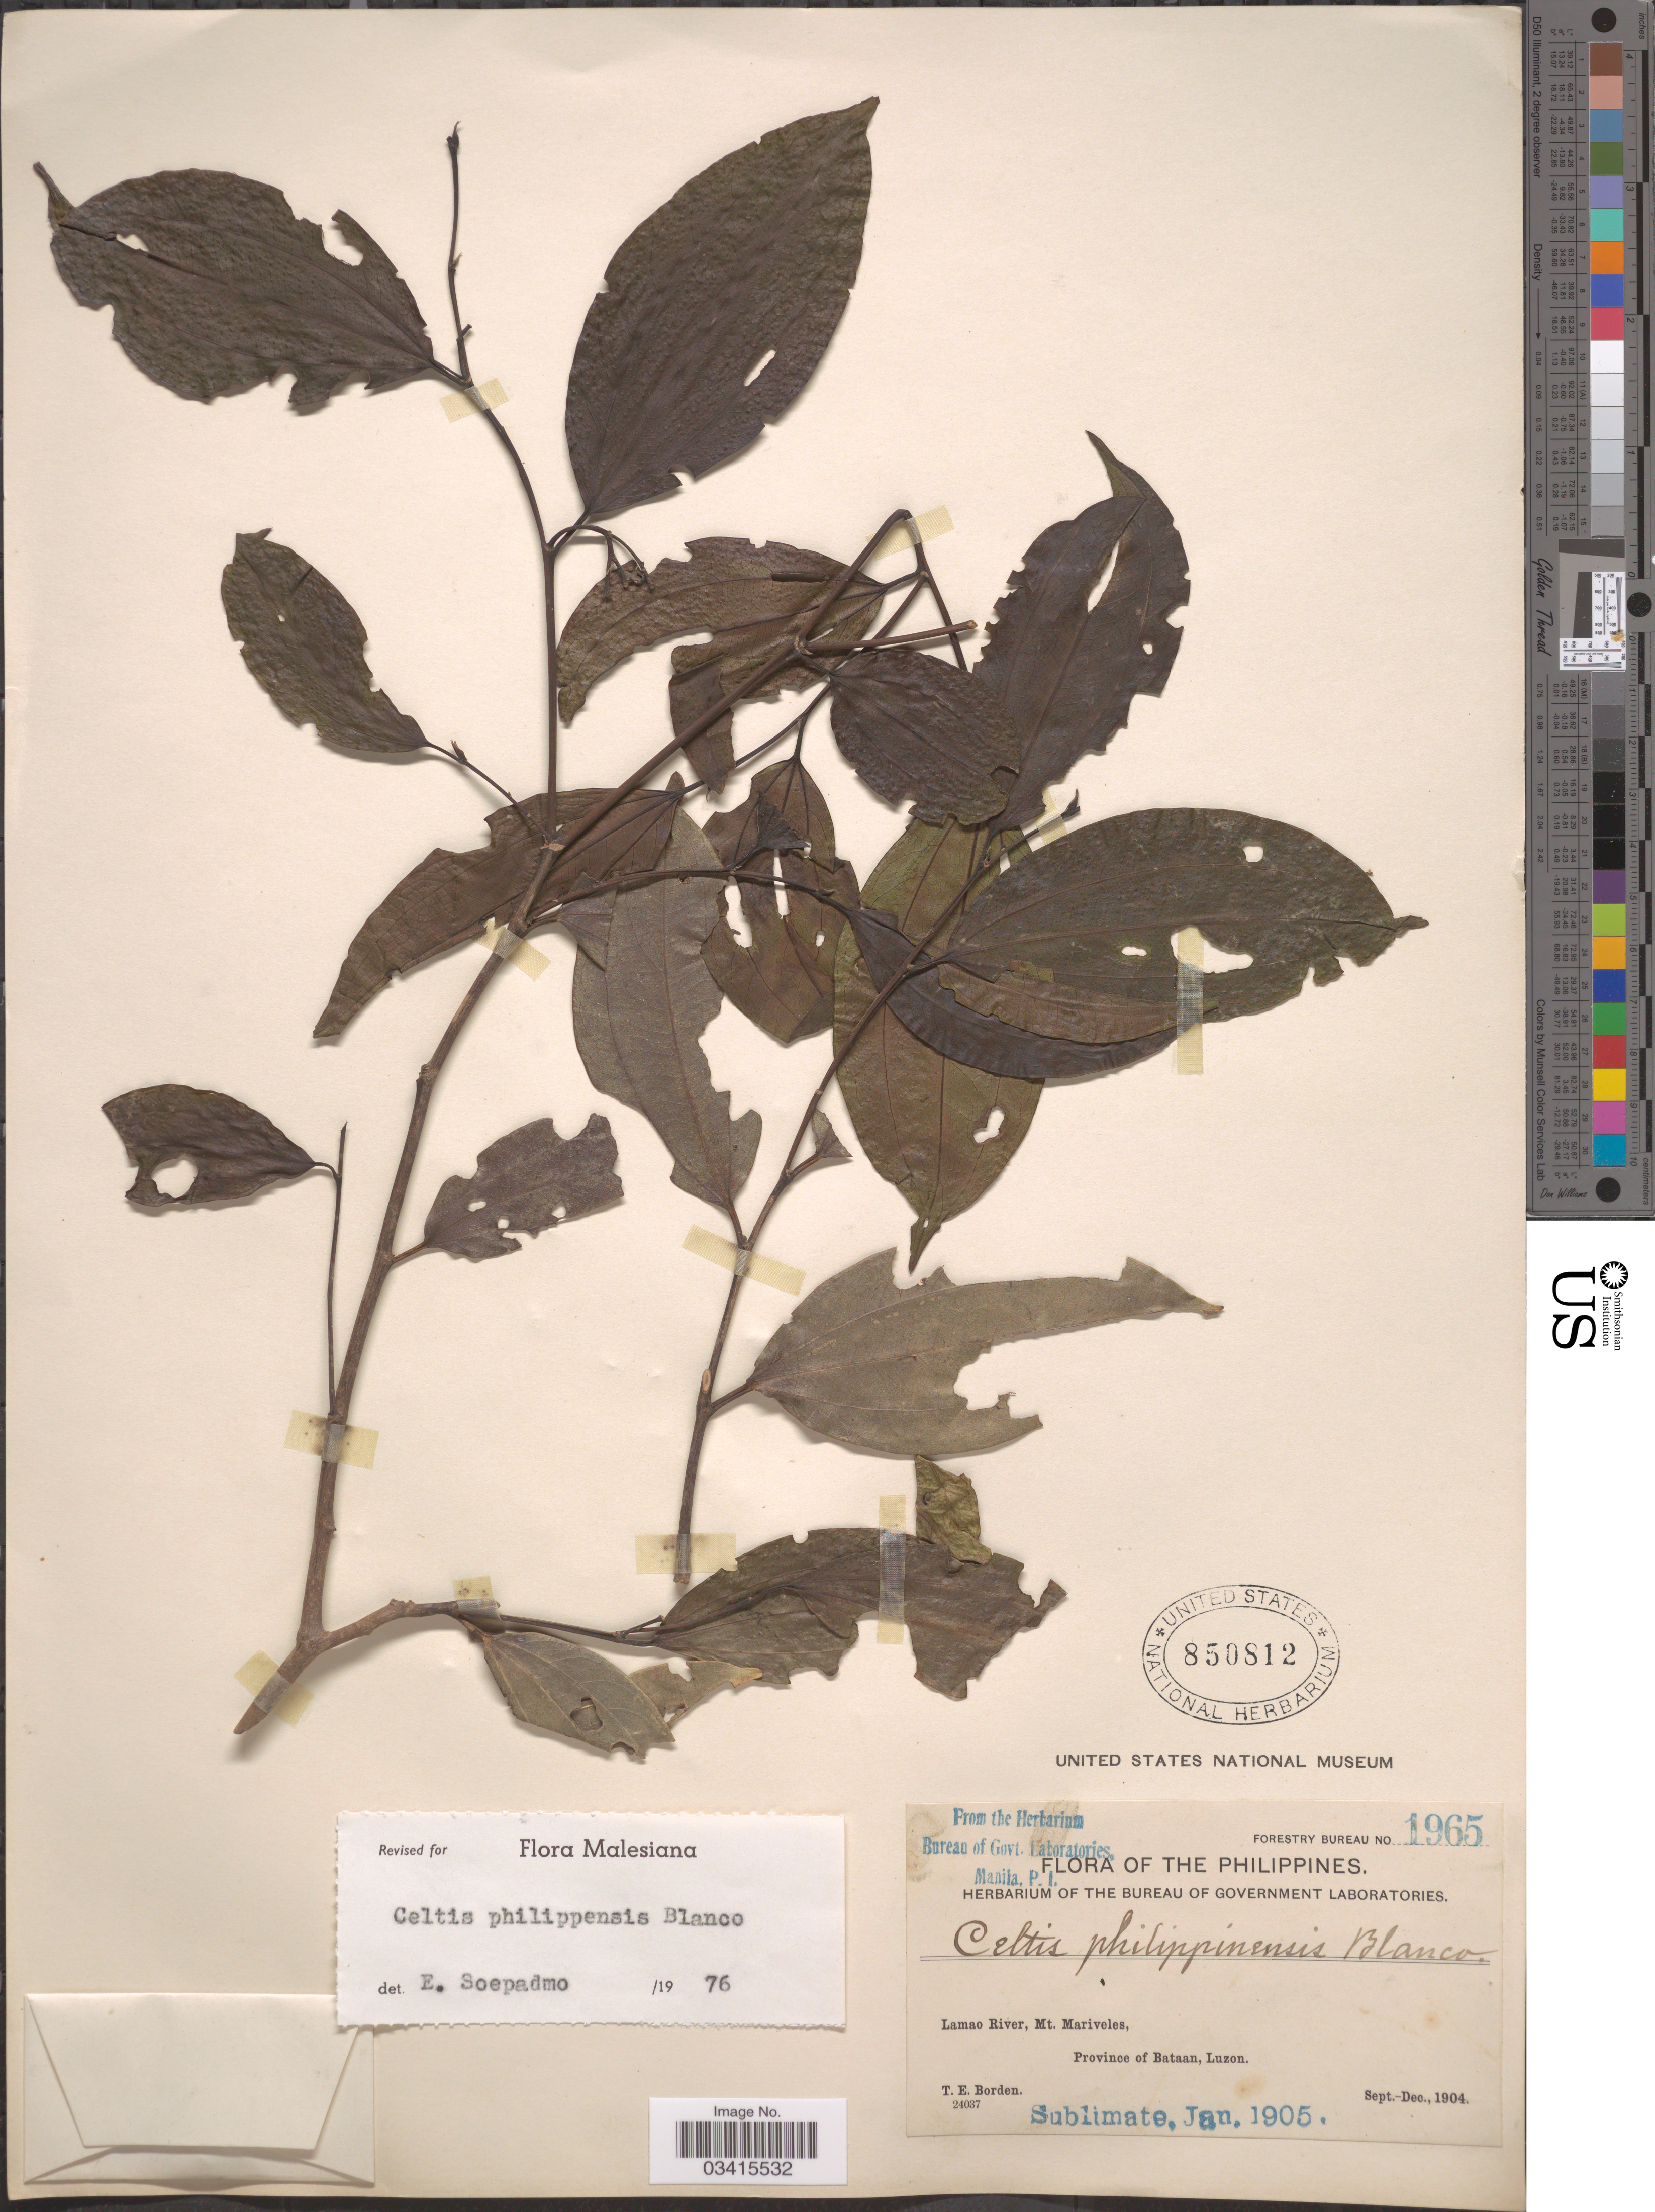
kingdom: Plantae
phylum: Tracheophyta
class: Magnoliopsida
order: Rosales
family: Cannabaceae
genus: Celtis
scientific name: Celtis philippensis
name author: Blanco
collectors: T. E. Borden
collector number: Forestry Bureau 1965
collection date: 1904-09/1904-12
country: Philippines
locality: Lamao River, Mt. Mariveles, Province of Bataan, Luzon.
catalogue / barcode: US 850812